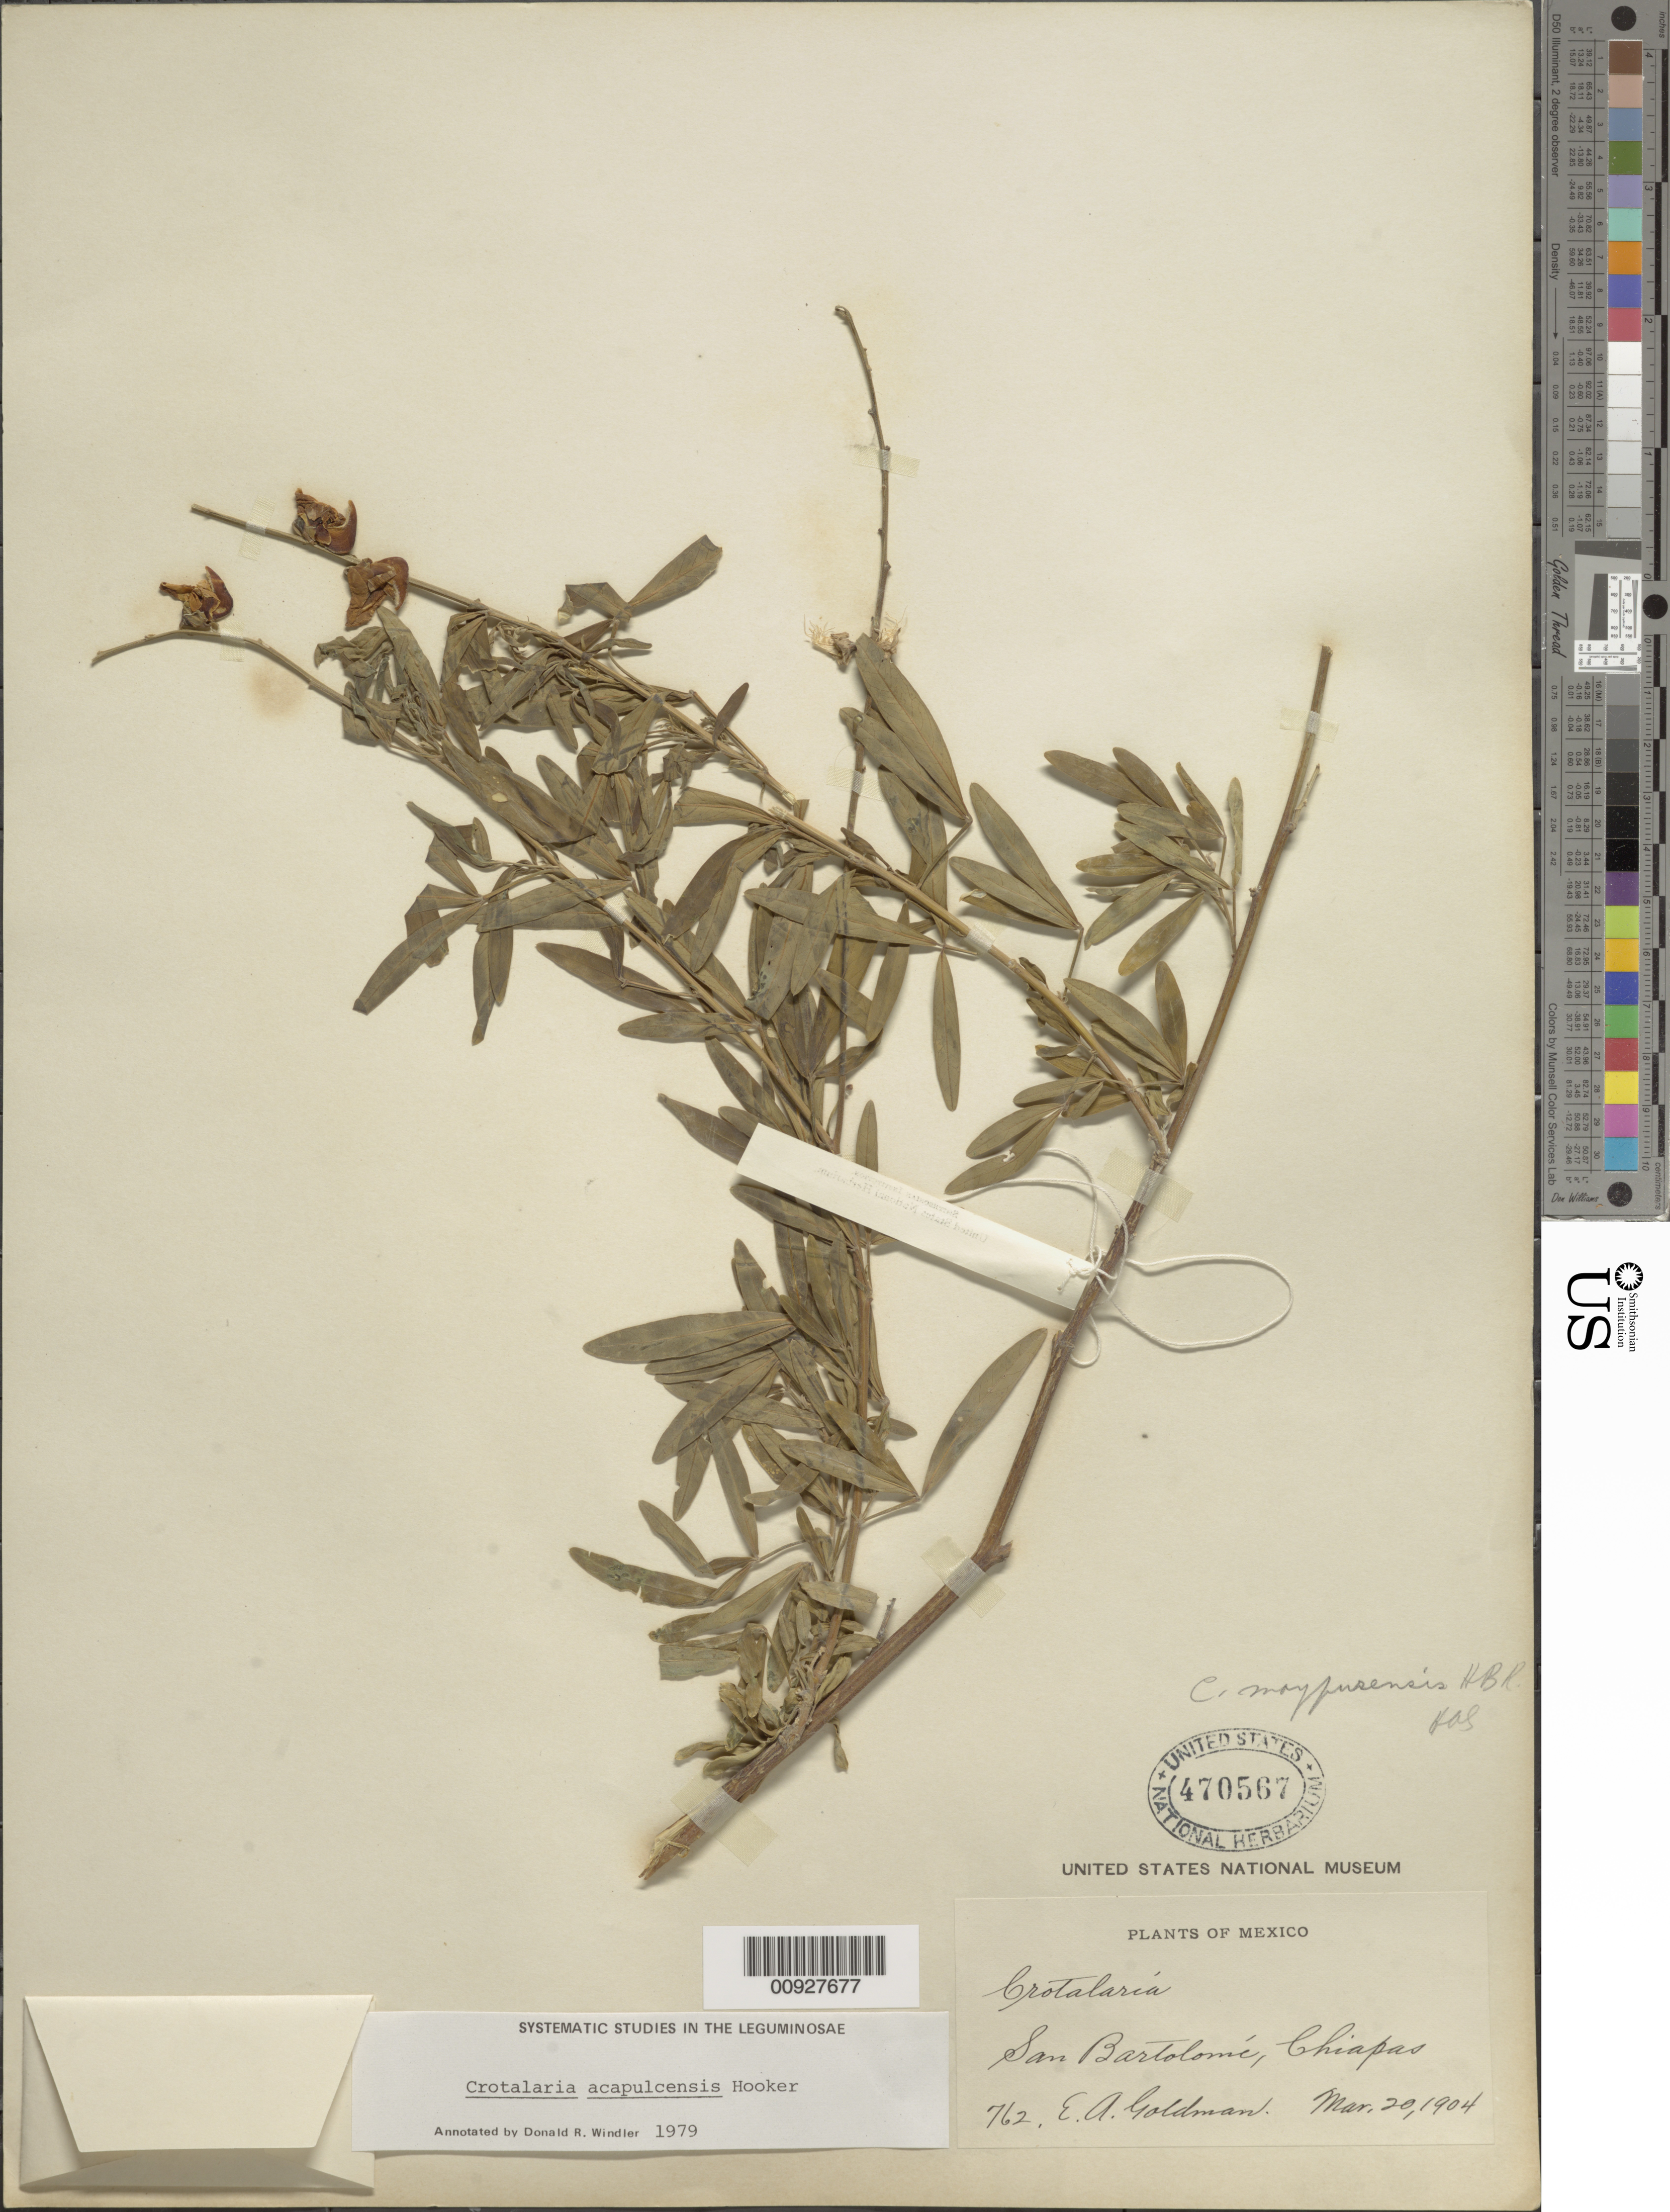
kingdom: Plantae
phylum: Tracheophyta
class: Magnoliopsida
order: Fabales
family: Fabaceae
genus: Crotalaria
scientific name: Crotalaria acapulcensis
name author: Hook. & Arn.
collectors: E. A. Goldman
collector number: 762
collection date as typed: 20 Mar 1904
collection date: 1904-03-20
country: Mexico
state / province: Chiapas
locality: San Bartolomé, Chiapas.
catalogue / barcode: US 470567